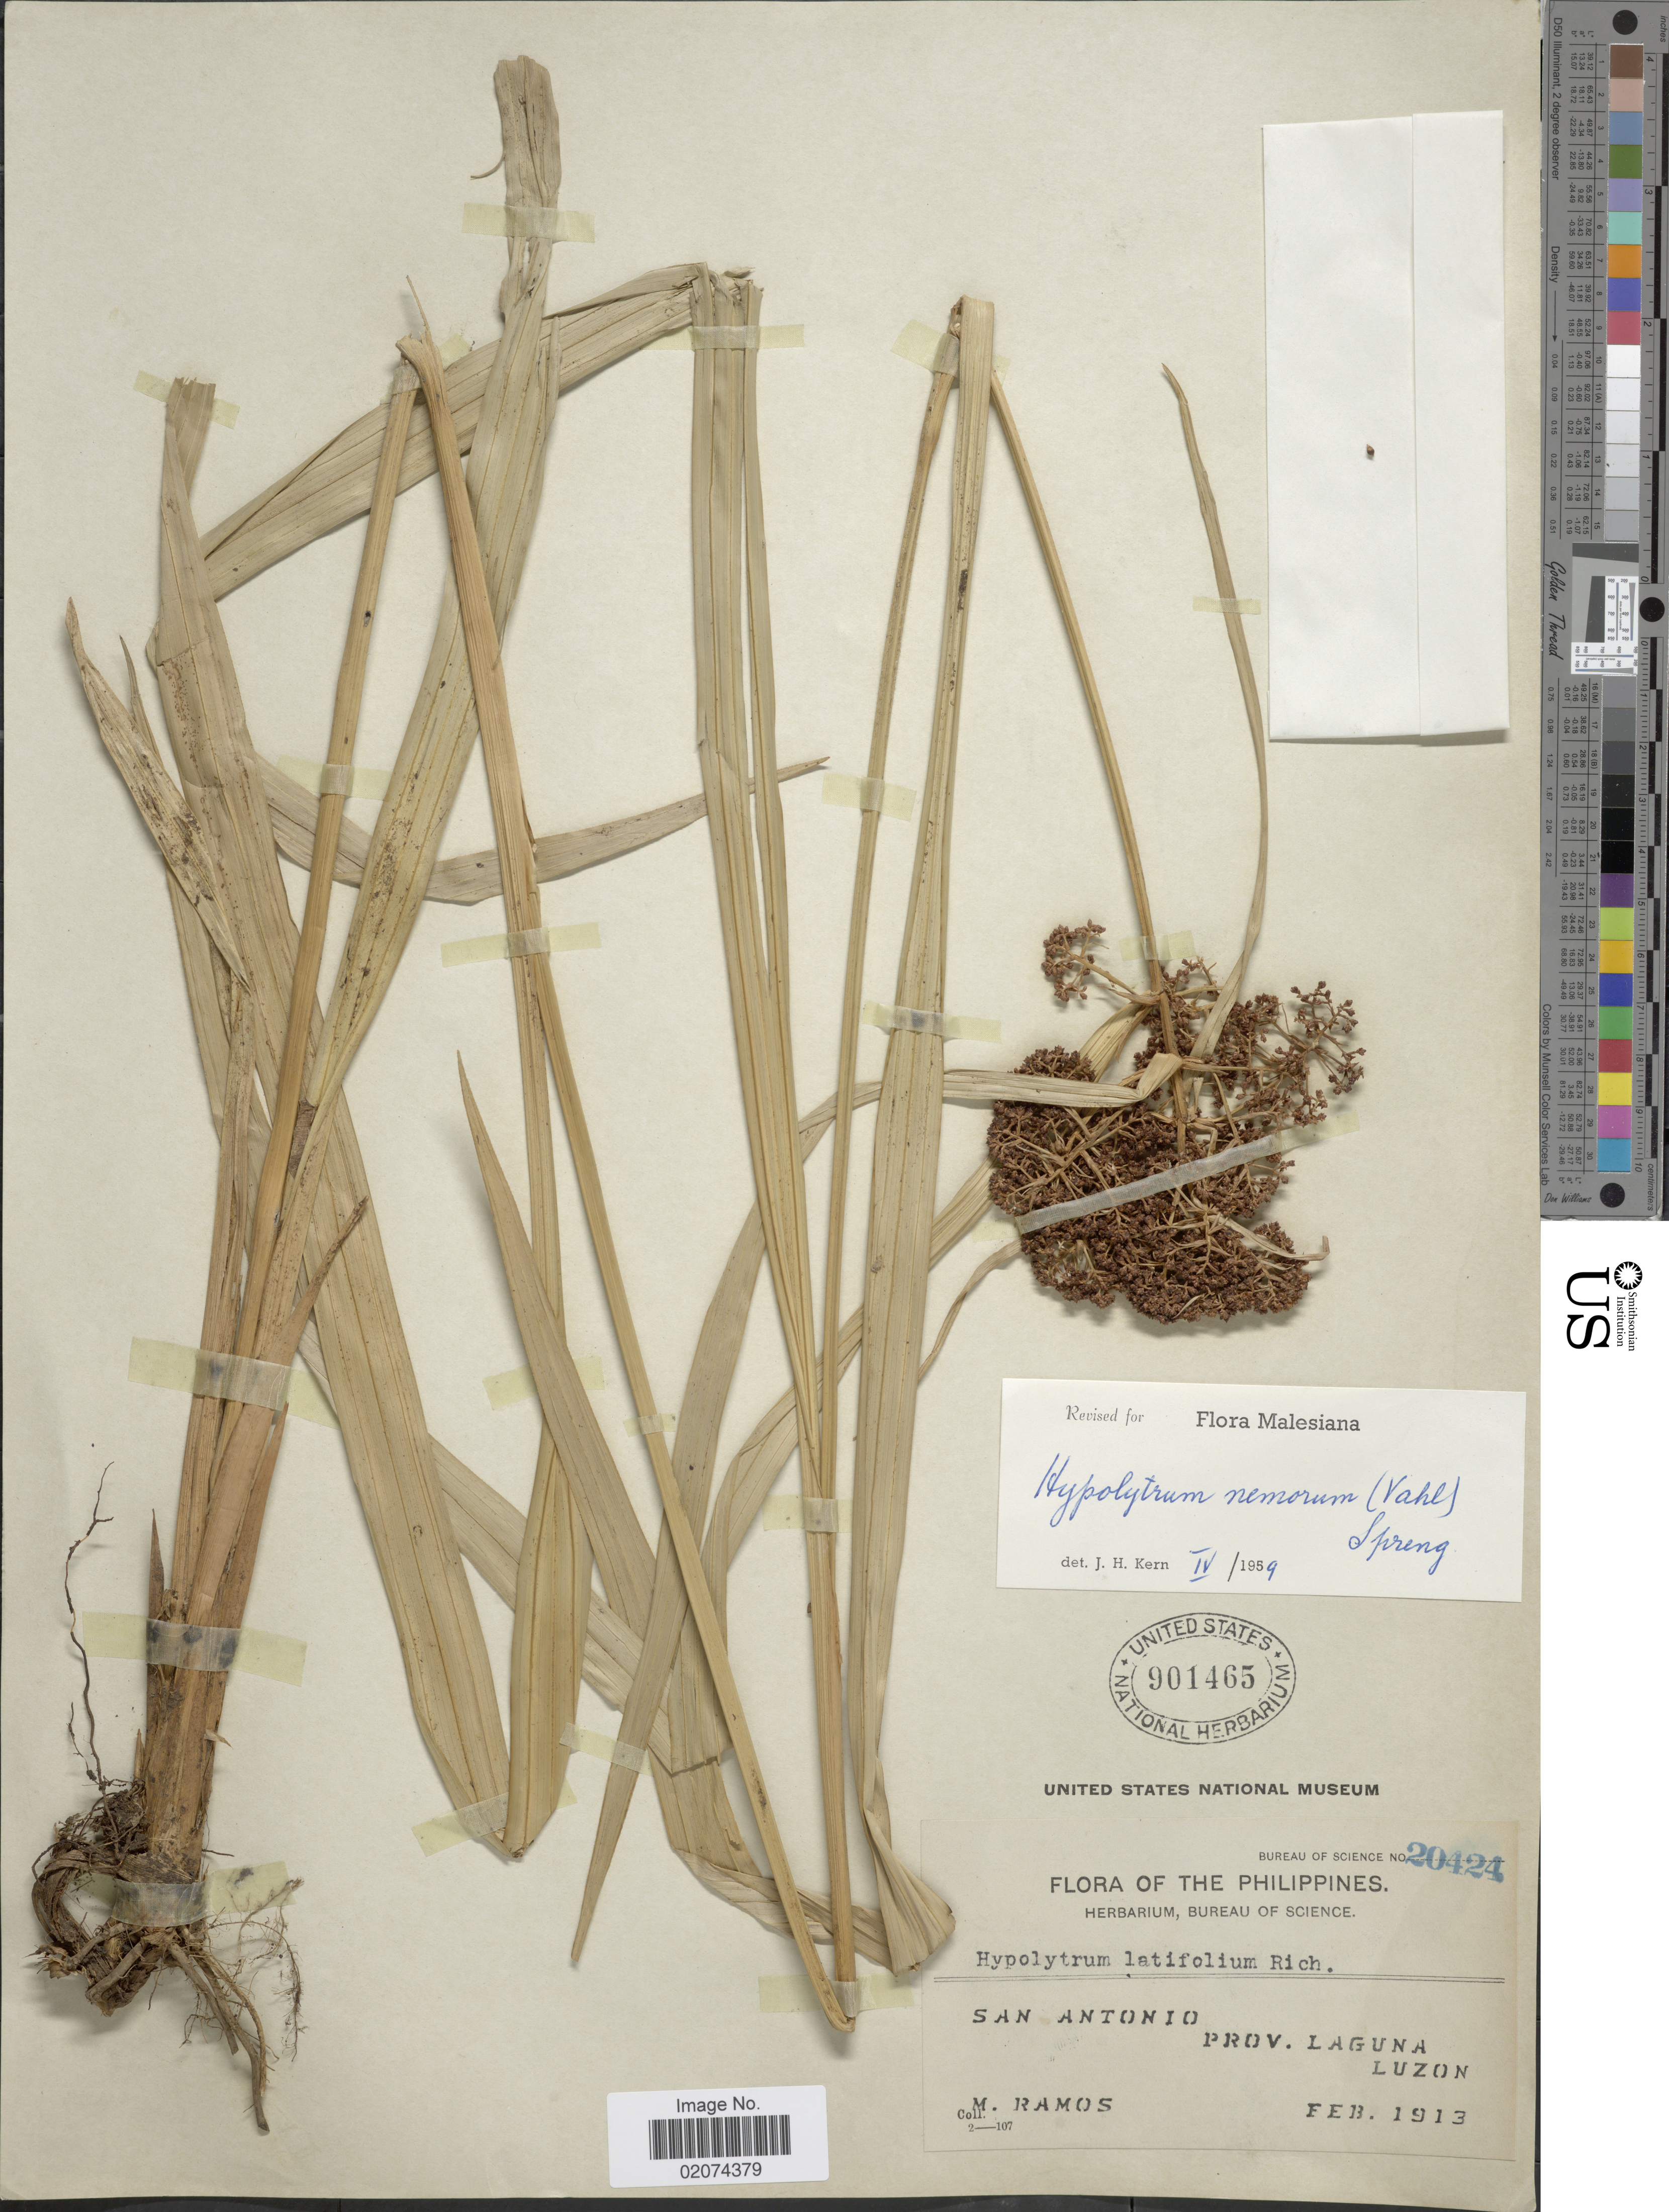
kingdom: Plantae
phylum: Tracheophyta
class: Liliopsida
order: Poales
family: Cyperaceae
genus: Hypolytrum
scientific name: Hypolytrum nemorum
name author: (Vahl) Spreng.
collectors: M. Ramos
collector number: Bureau of Science20424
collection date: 1913-02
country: Philippines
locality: San Antonio, Prov. Laguna, Luzon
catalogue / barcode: US 901465